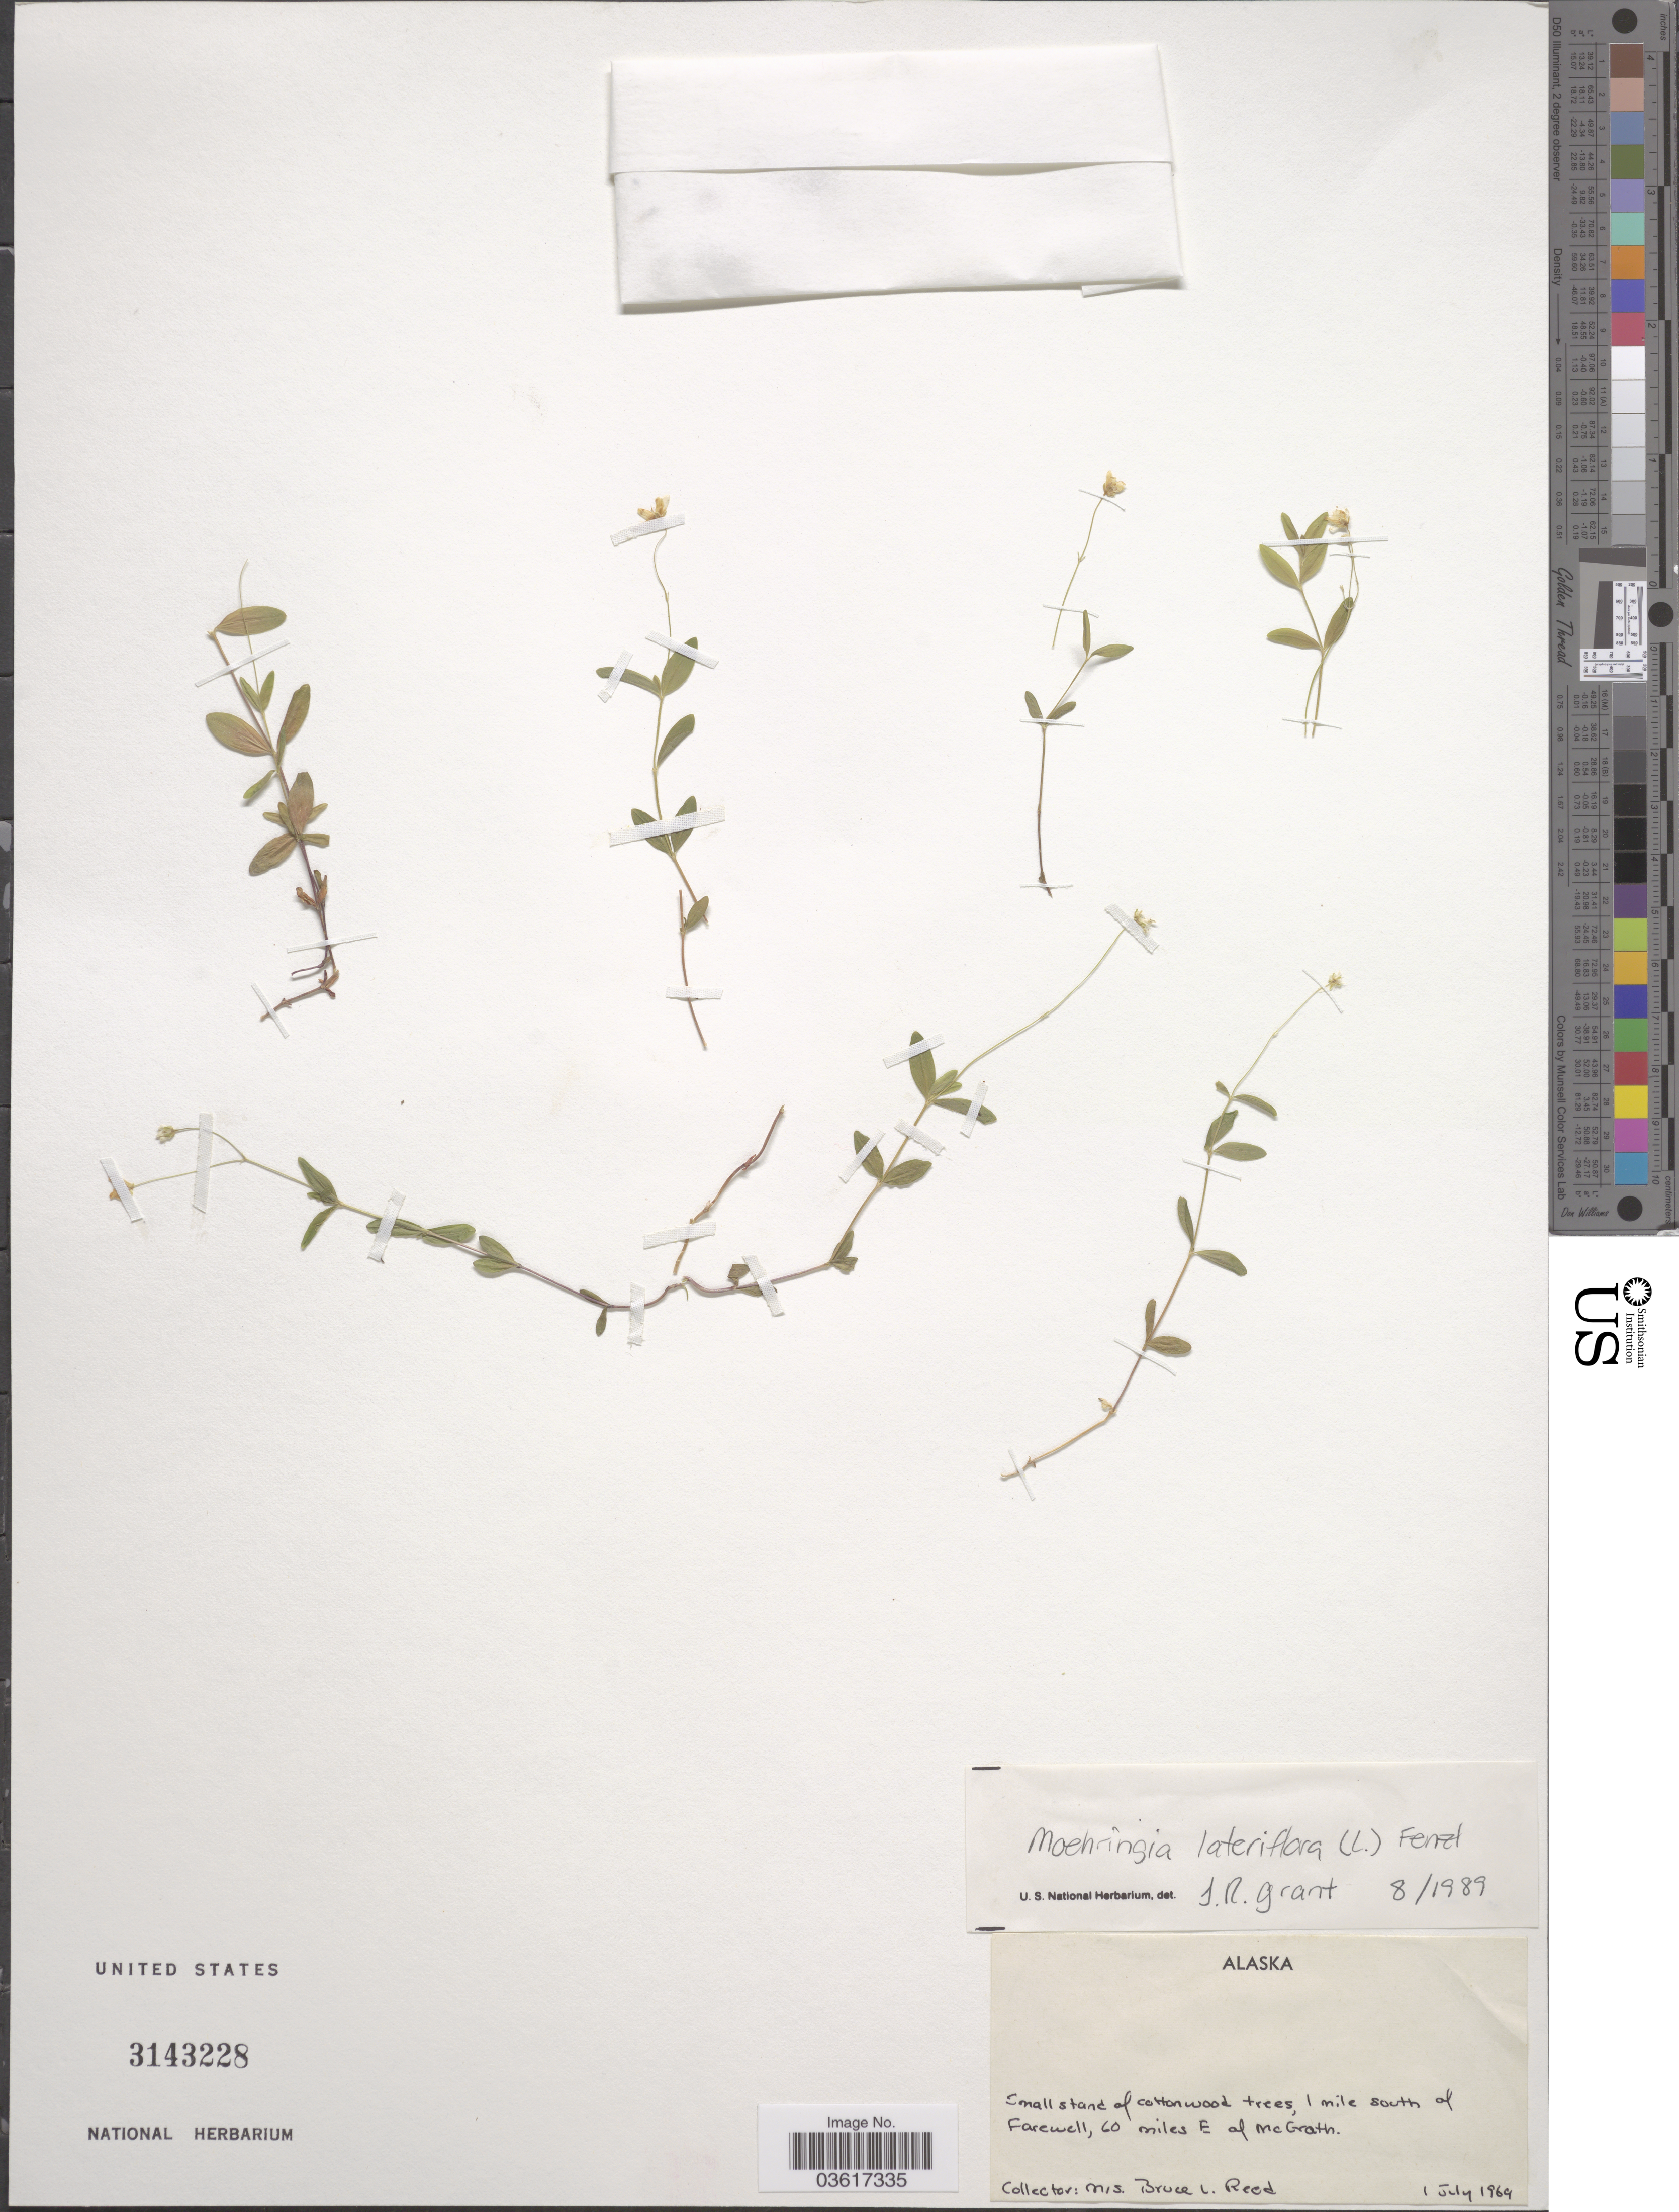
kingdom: Plantae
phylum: Tracheophyta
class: Magnoliopsida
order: Caryophyllales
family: Caryophyllaceae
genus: Moehringia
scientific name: Moehringia lateriflora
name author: (L.) Fenzl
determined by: Grant, J. R., (SWITZERLAND)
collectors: B. Reed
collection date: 1964-07-01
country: United States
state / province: Alaska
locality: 1 mile south of Farewell, 60 miles E of McGrath.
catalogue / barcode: US 3143228